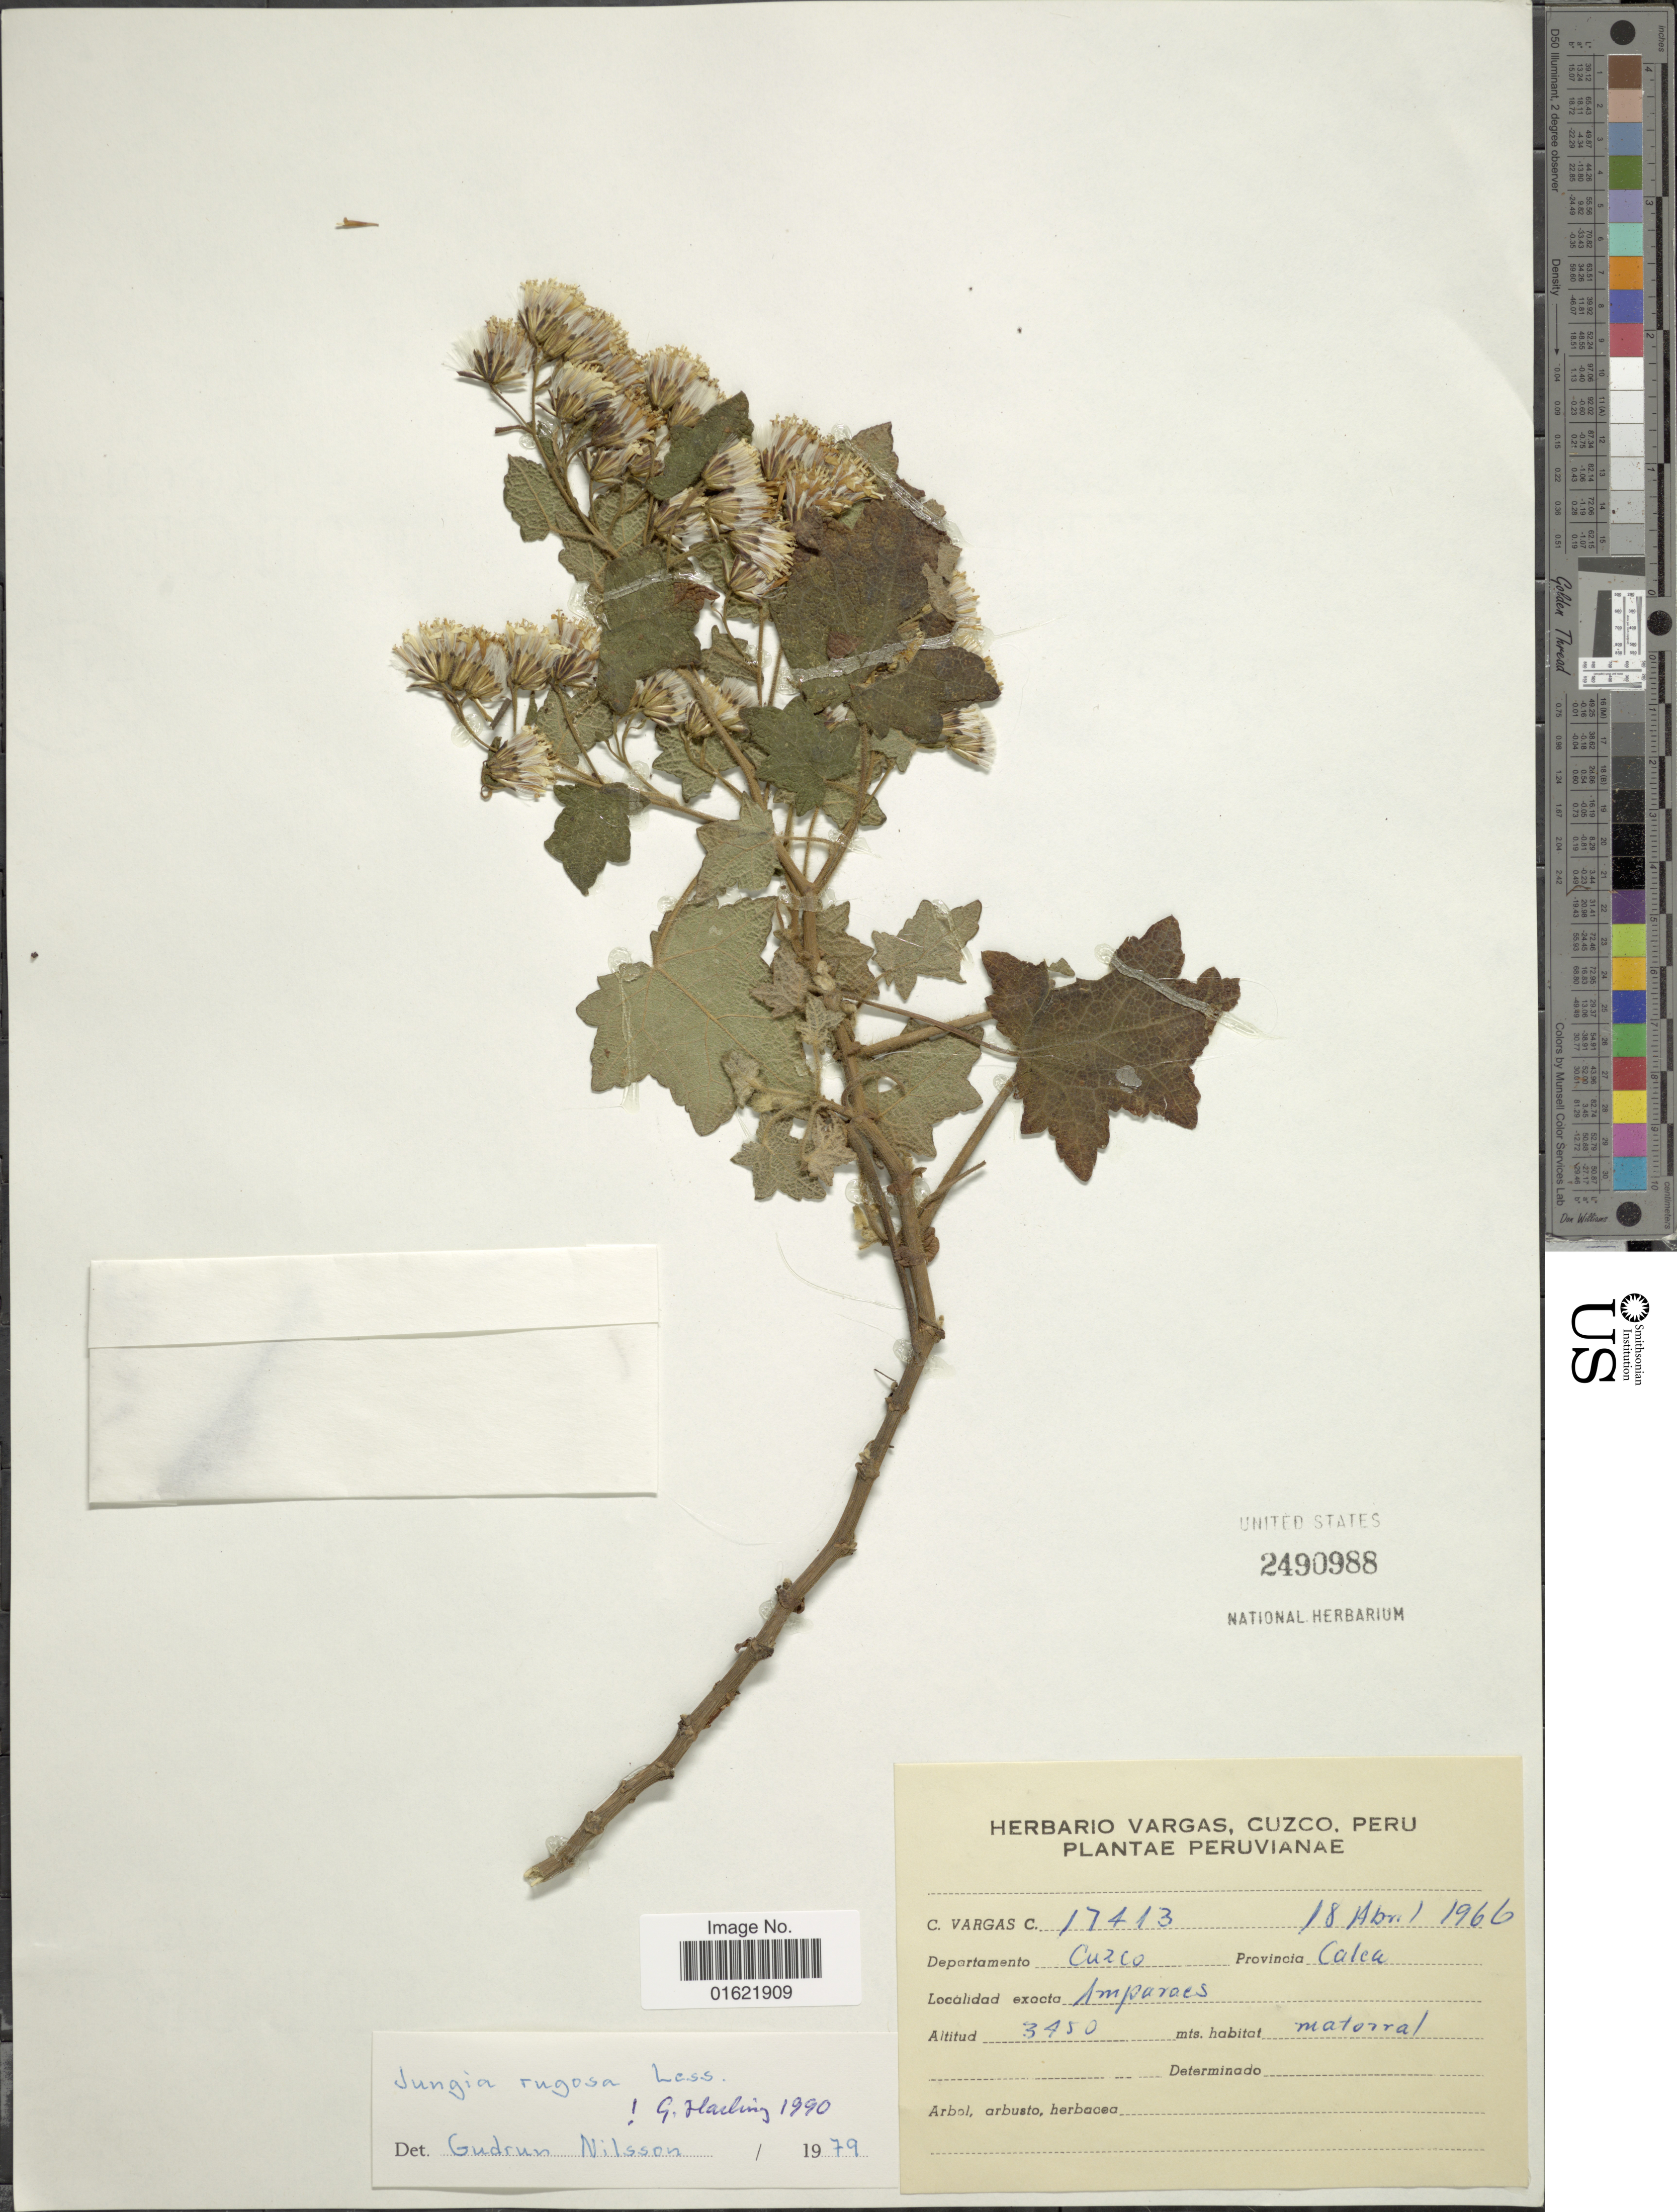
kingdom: Plantae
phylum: Tracheophyta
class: Magnoliopsida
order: Asterales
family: Asteraceae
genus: Jungia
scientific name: Jungia rugosa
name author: Less.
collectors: C. Vargas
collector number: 17413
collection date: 1966-04-18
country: Peru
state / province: Cusco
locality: Provincia: Calca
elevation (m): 3450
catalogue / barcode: US 2490988